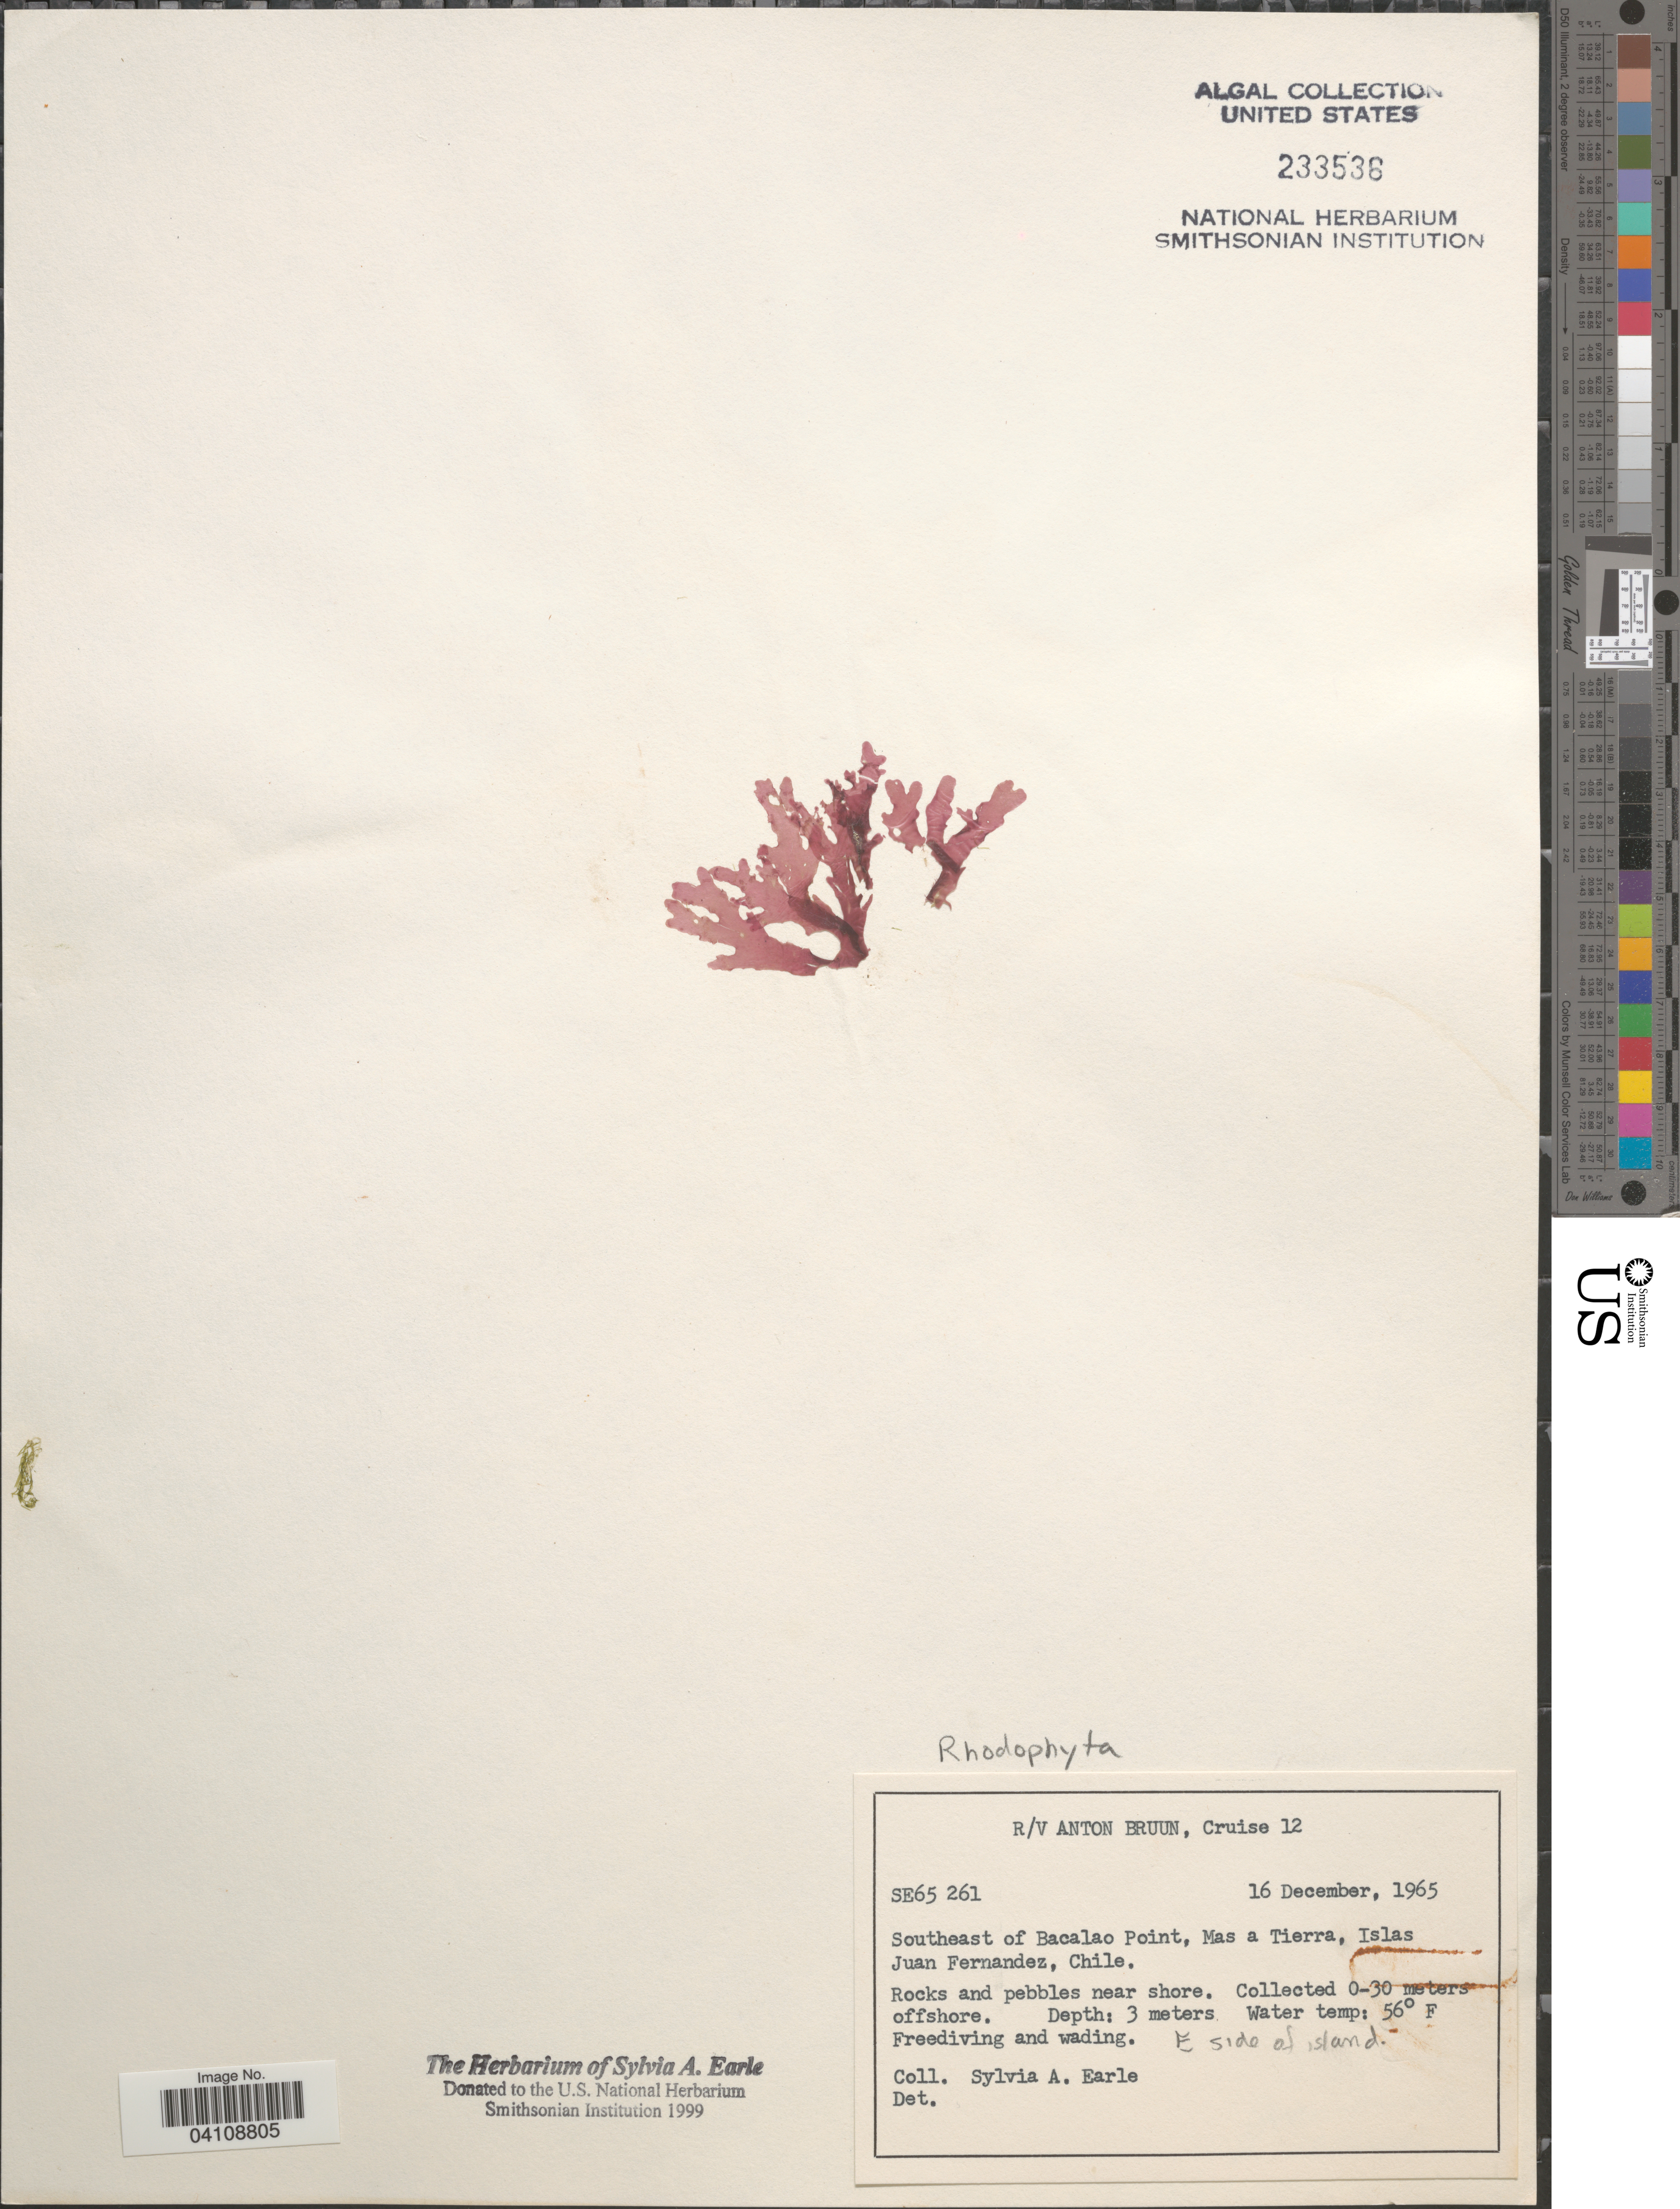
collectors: S. A. Earle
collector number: SE65261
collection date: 1965-12-16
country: Chile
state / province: Valparaíso (V)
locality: Southeast of Bacalao Point, Mas a Tierra, Islas Juan Fernandez.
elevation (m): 0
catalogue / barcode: US 233536